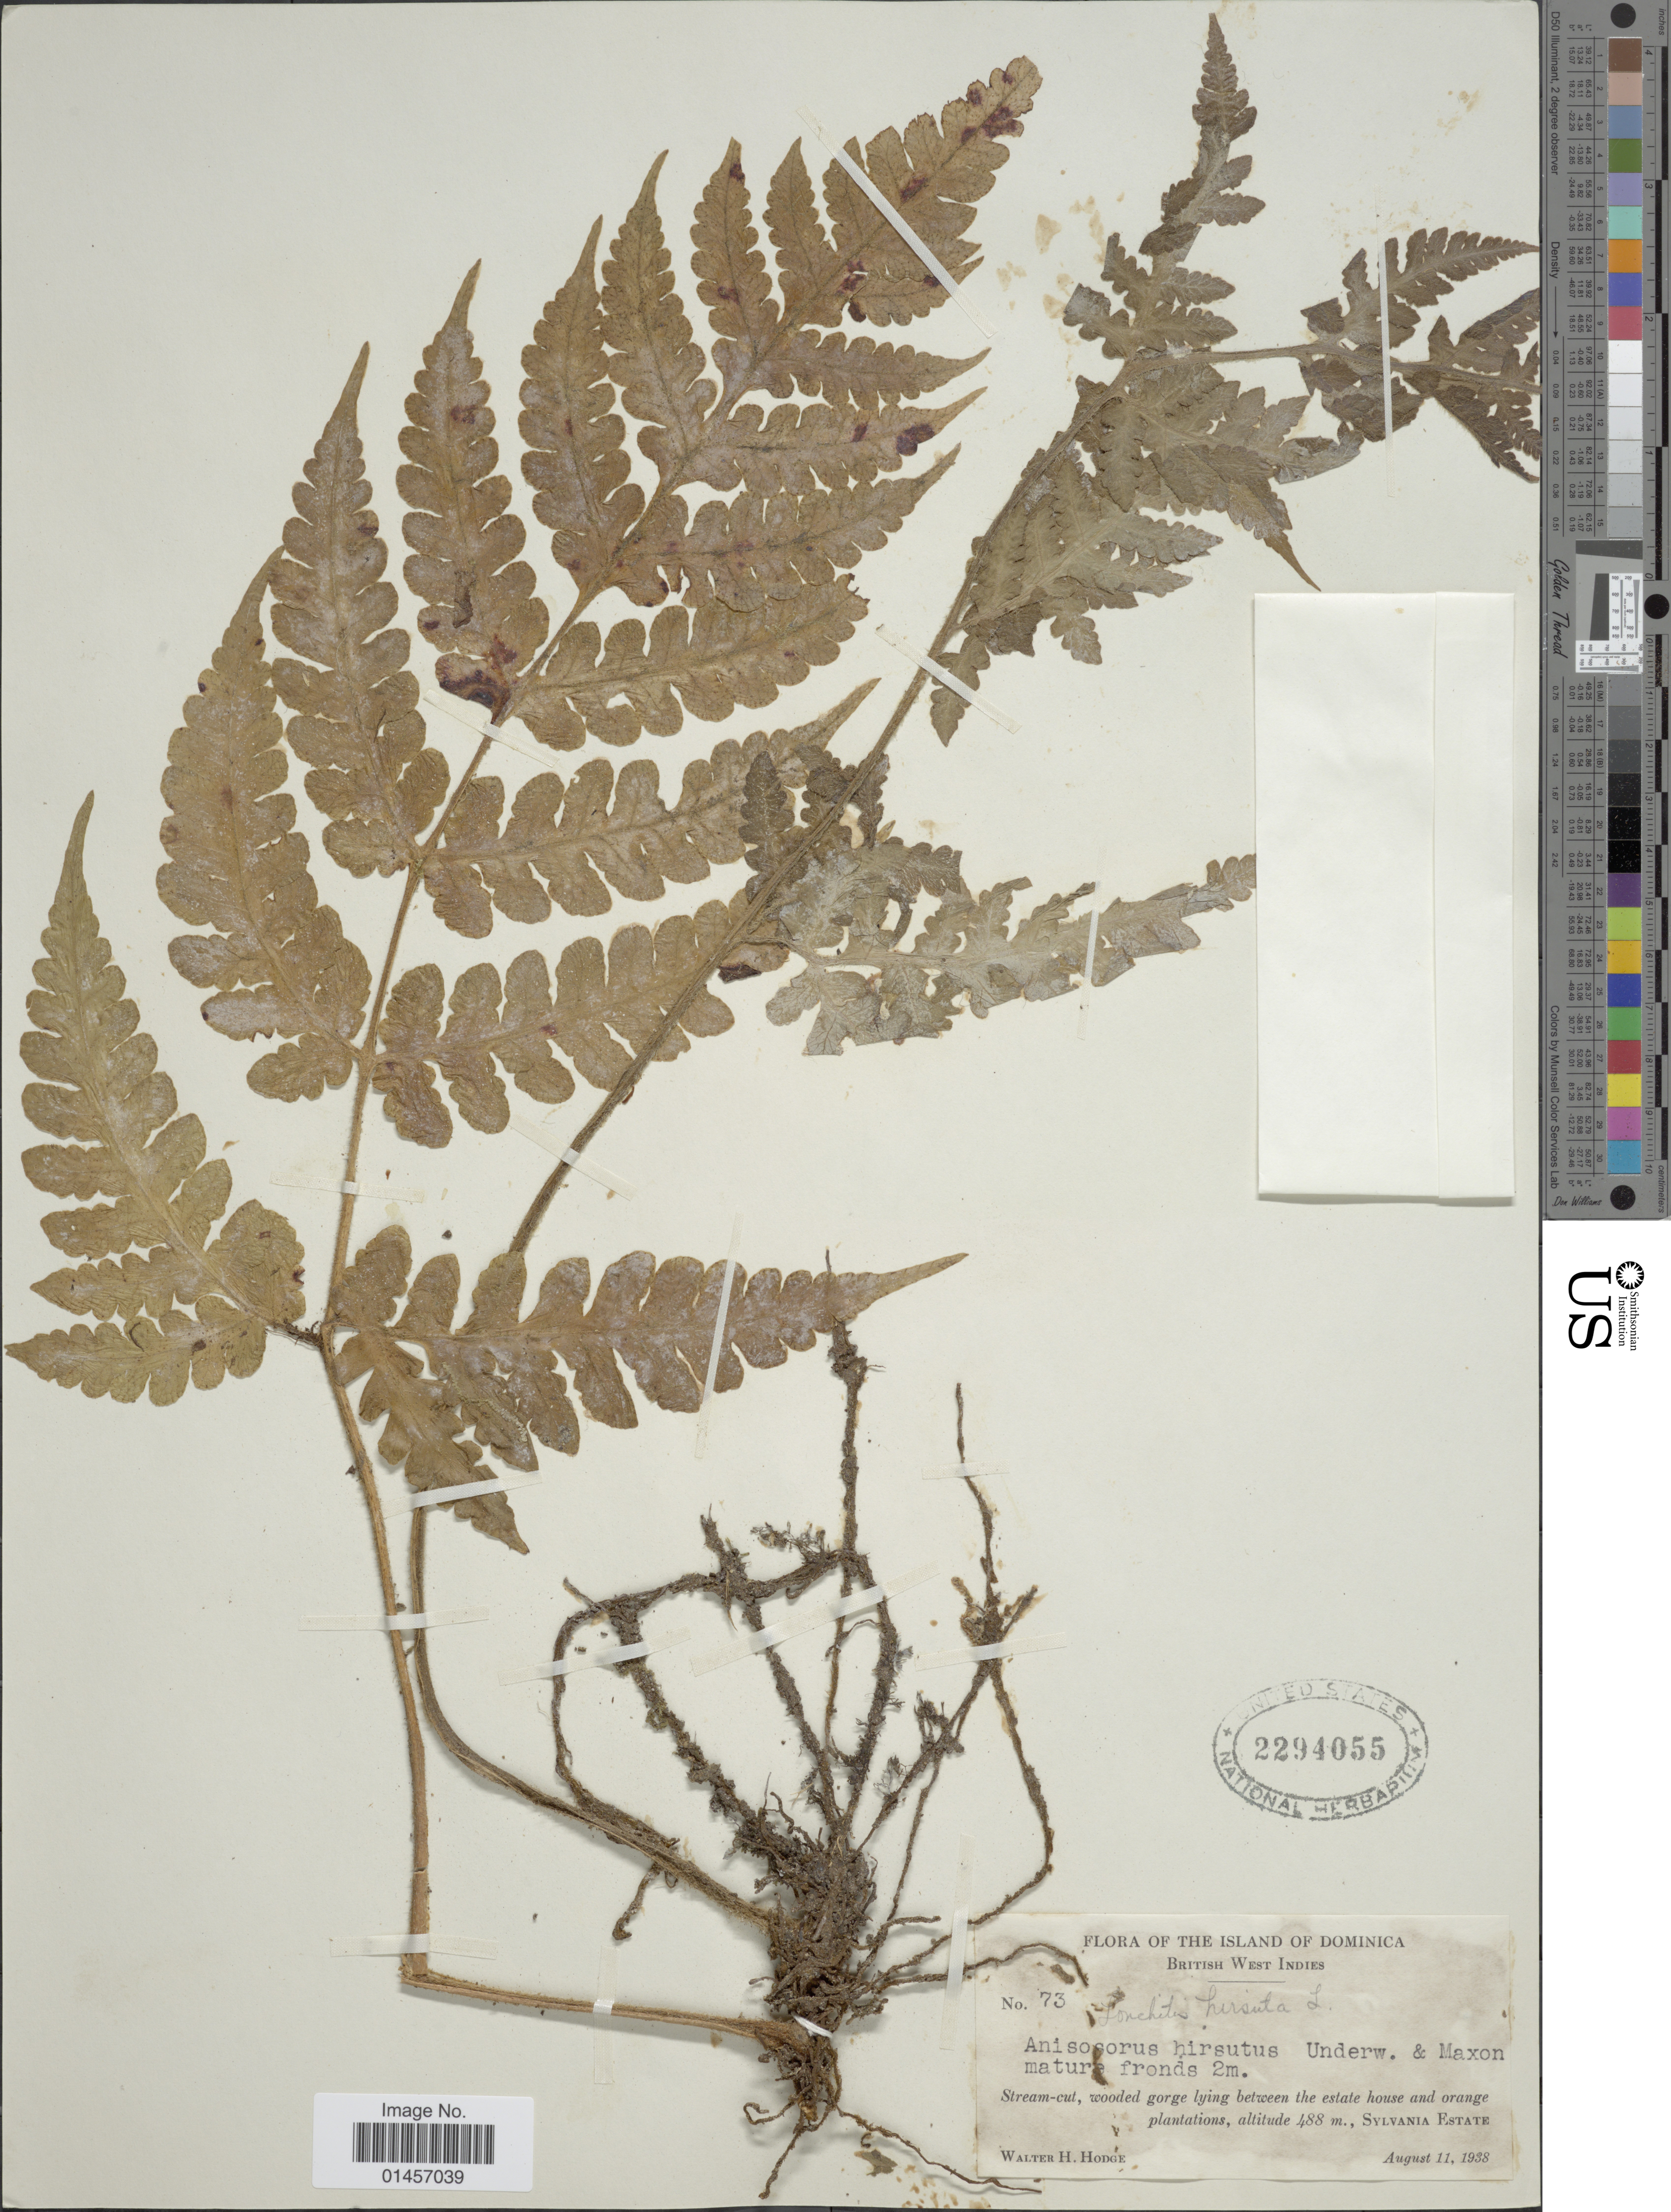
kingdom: Plantae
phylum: Tracheophyta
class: Polypodiopsida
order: Polypodiales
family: Lonchitidaceae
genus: Lonchitis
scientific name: Lonchitis hirsuta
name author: L.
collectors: W. Hodge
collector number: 73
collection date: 1938-08-11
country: Dominica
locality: Island of Dominica, Stream-cut, wooded gorge lying between the estate house and orange plantations, Sylvania Estate.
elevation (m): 448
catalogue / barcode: US 2294055